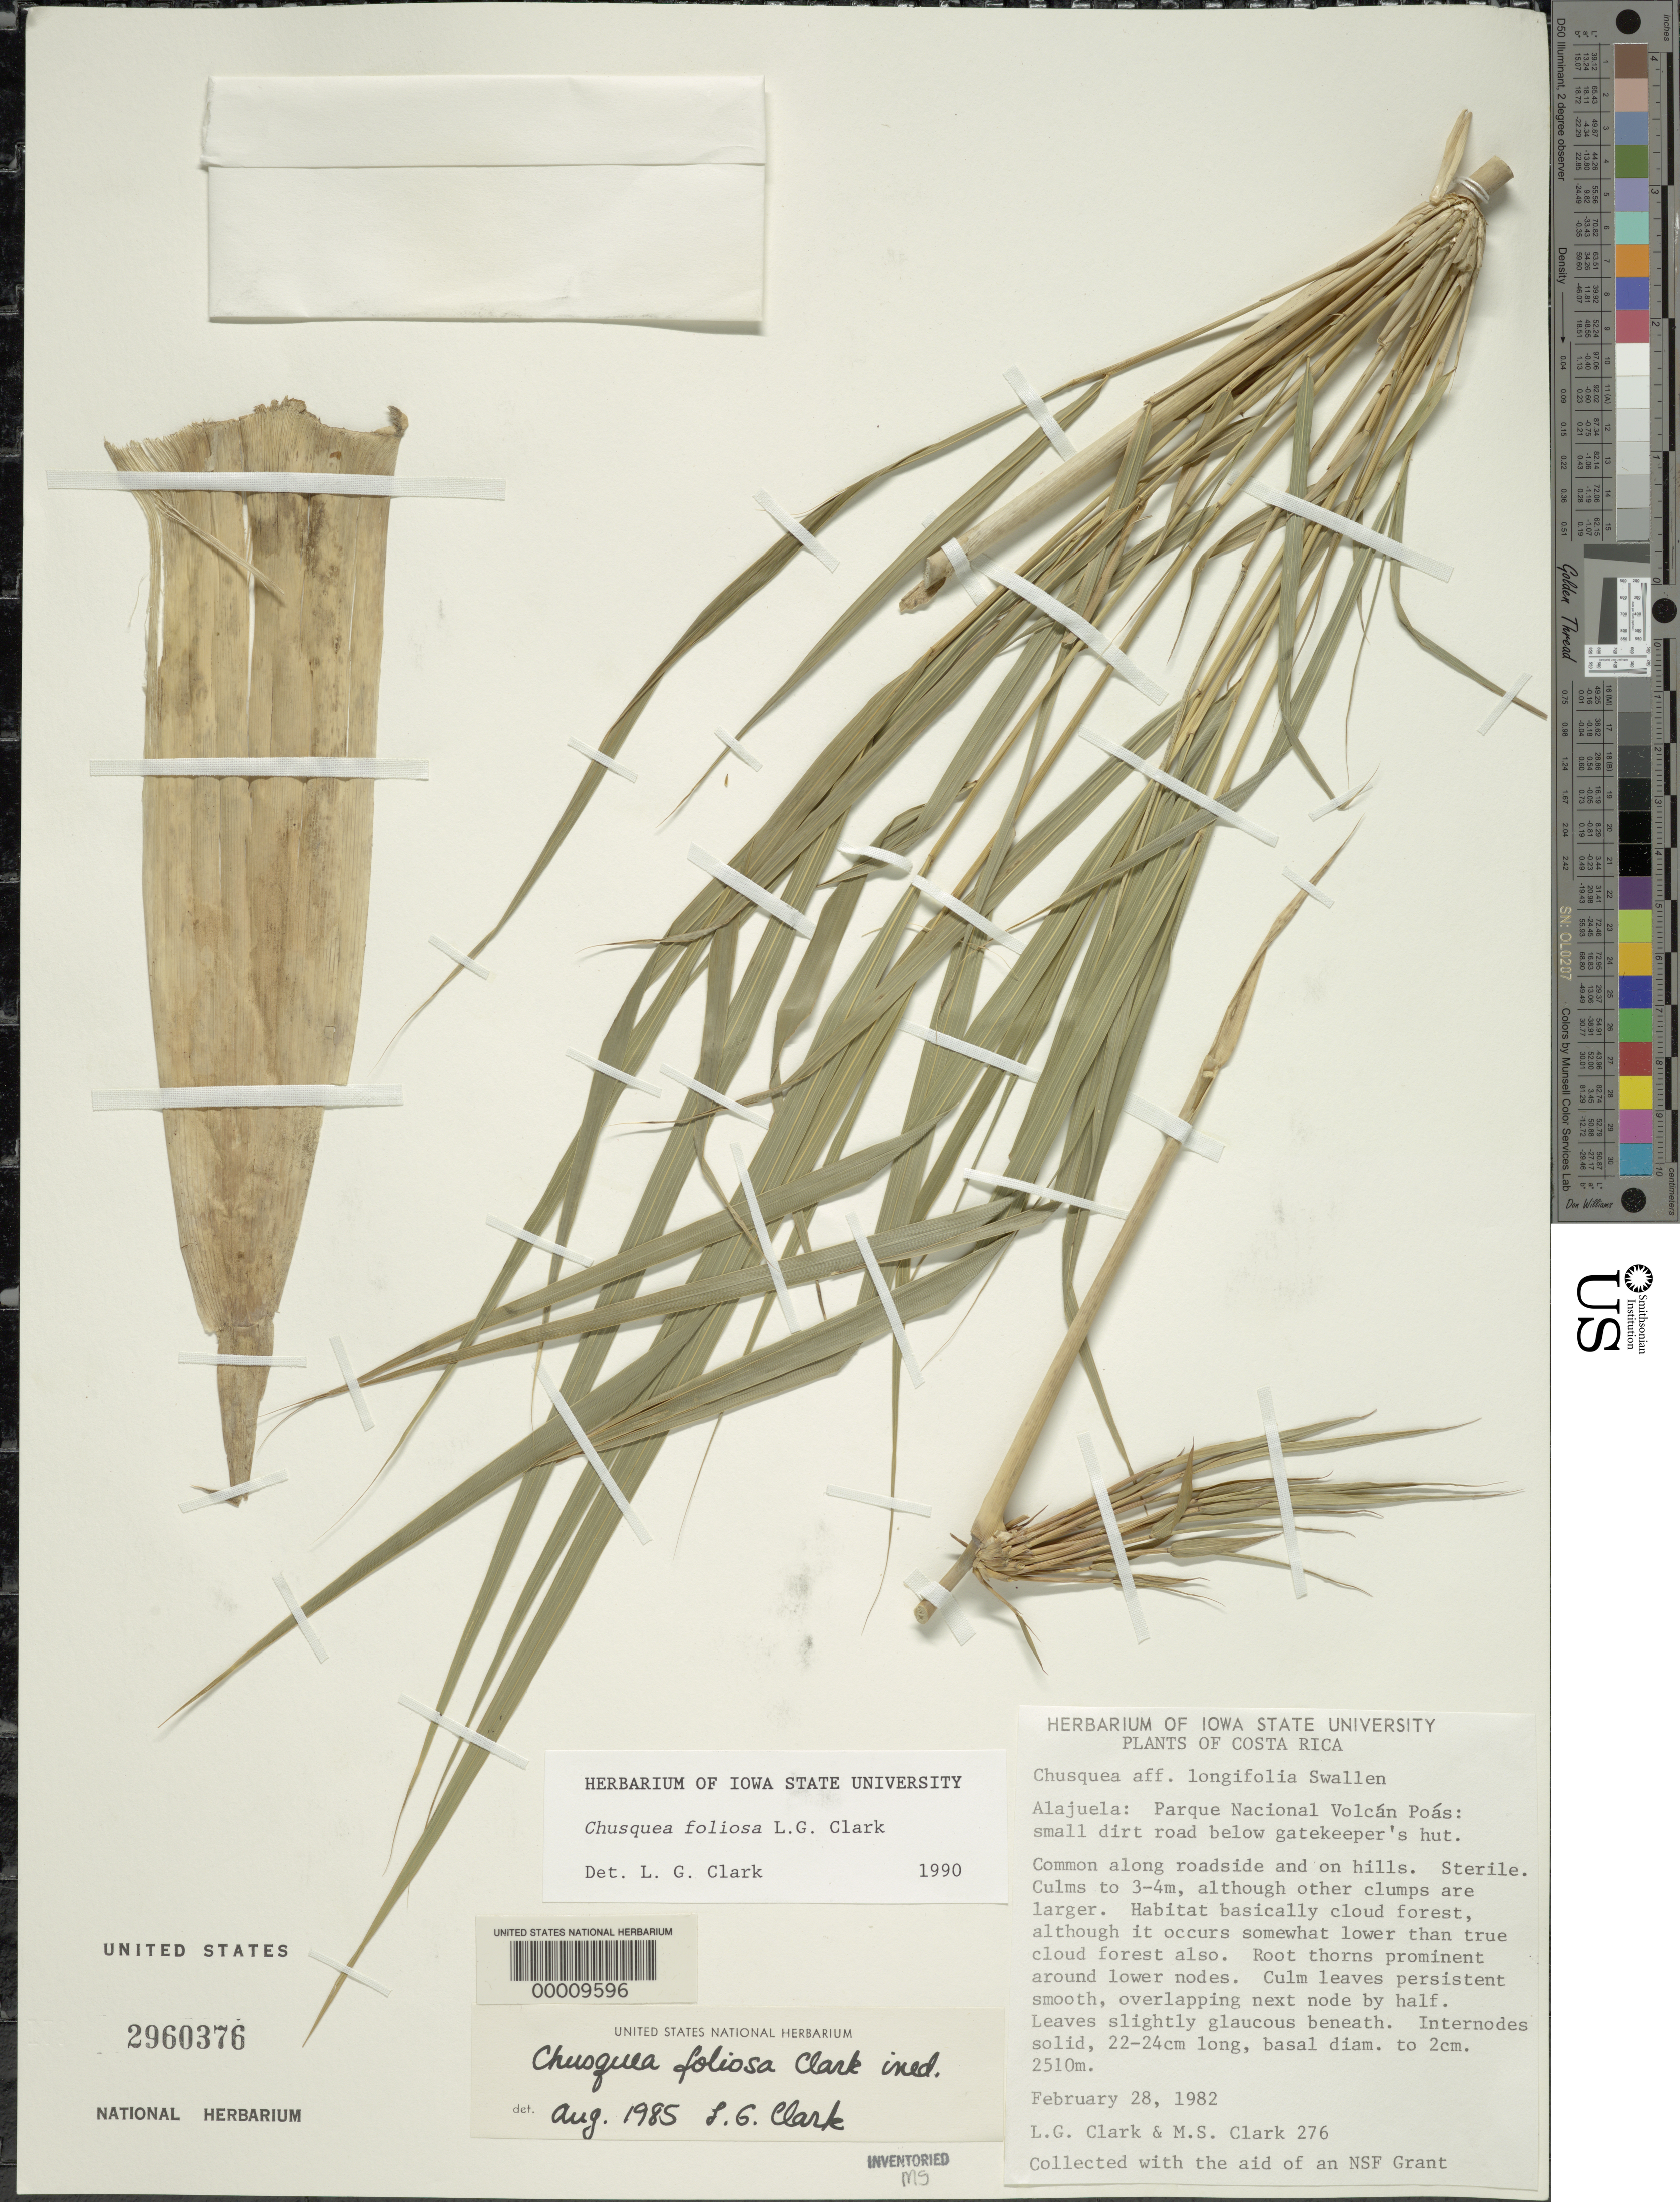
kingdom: Plantae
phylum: Tracheophyta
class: Liliopsida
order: Poales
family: Poaceae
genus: Chusquea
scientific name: Chusquea foliosa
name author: L.G. Clark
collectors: L. G. Clark & M. S. Clark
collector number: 276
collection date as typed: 28 Feb 1982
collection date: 1982-02-28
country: Costa Rica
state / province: Alajuela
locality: Parque Nacional de Volcan Poás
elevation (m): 2510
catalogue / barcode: US 2960376